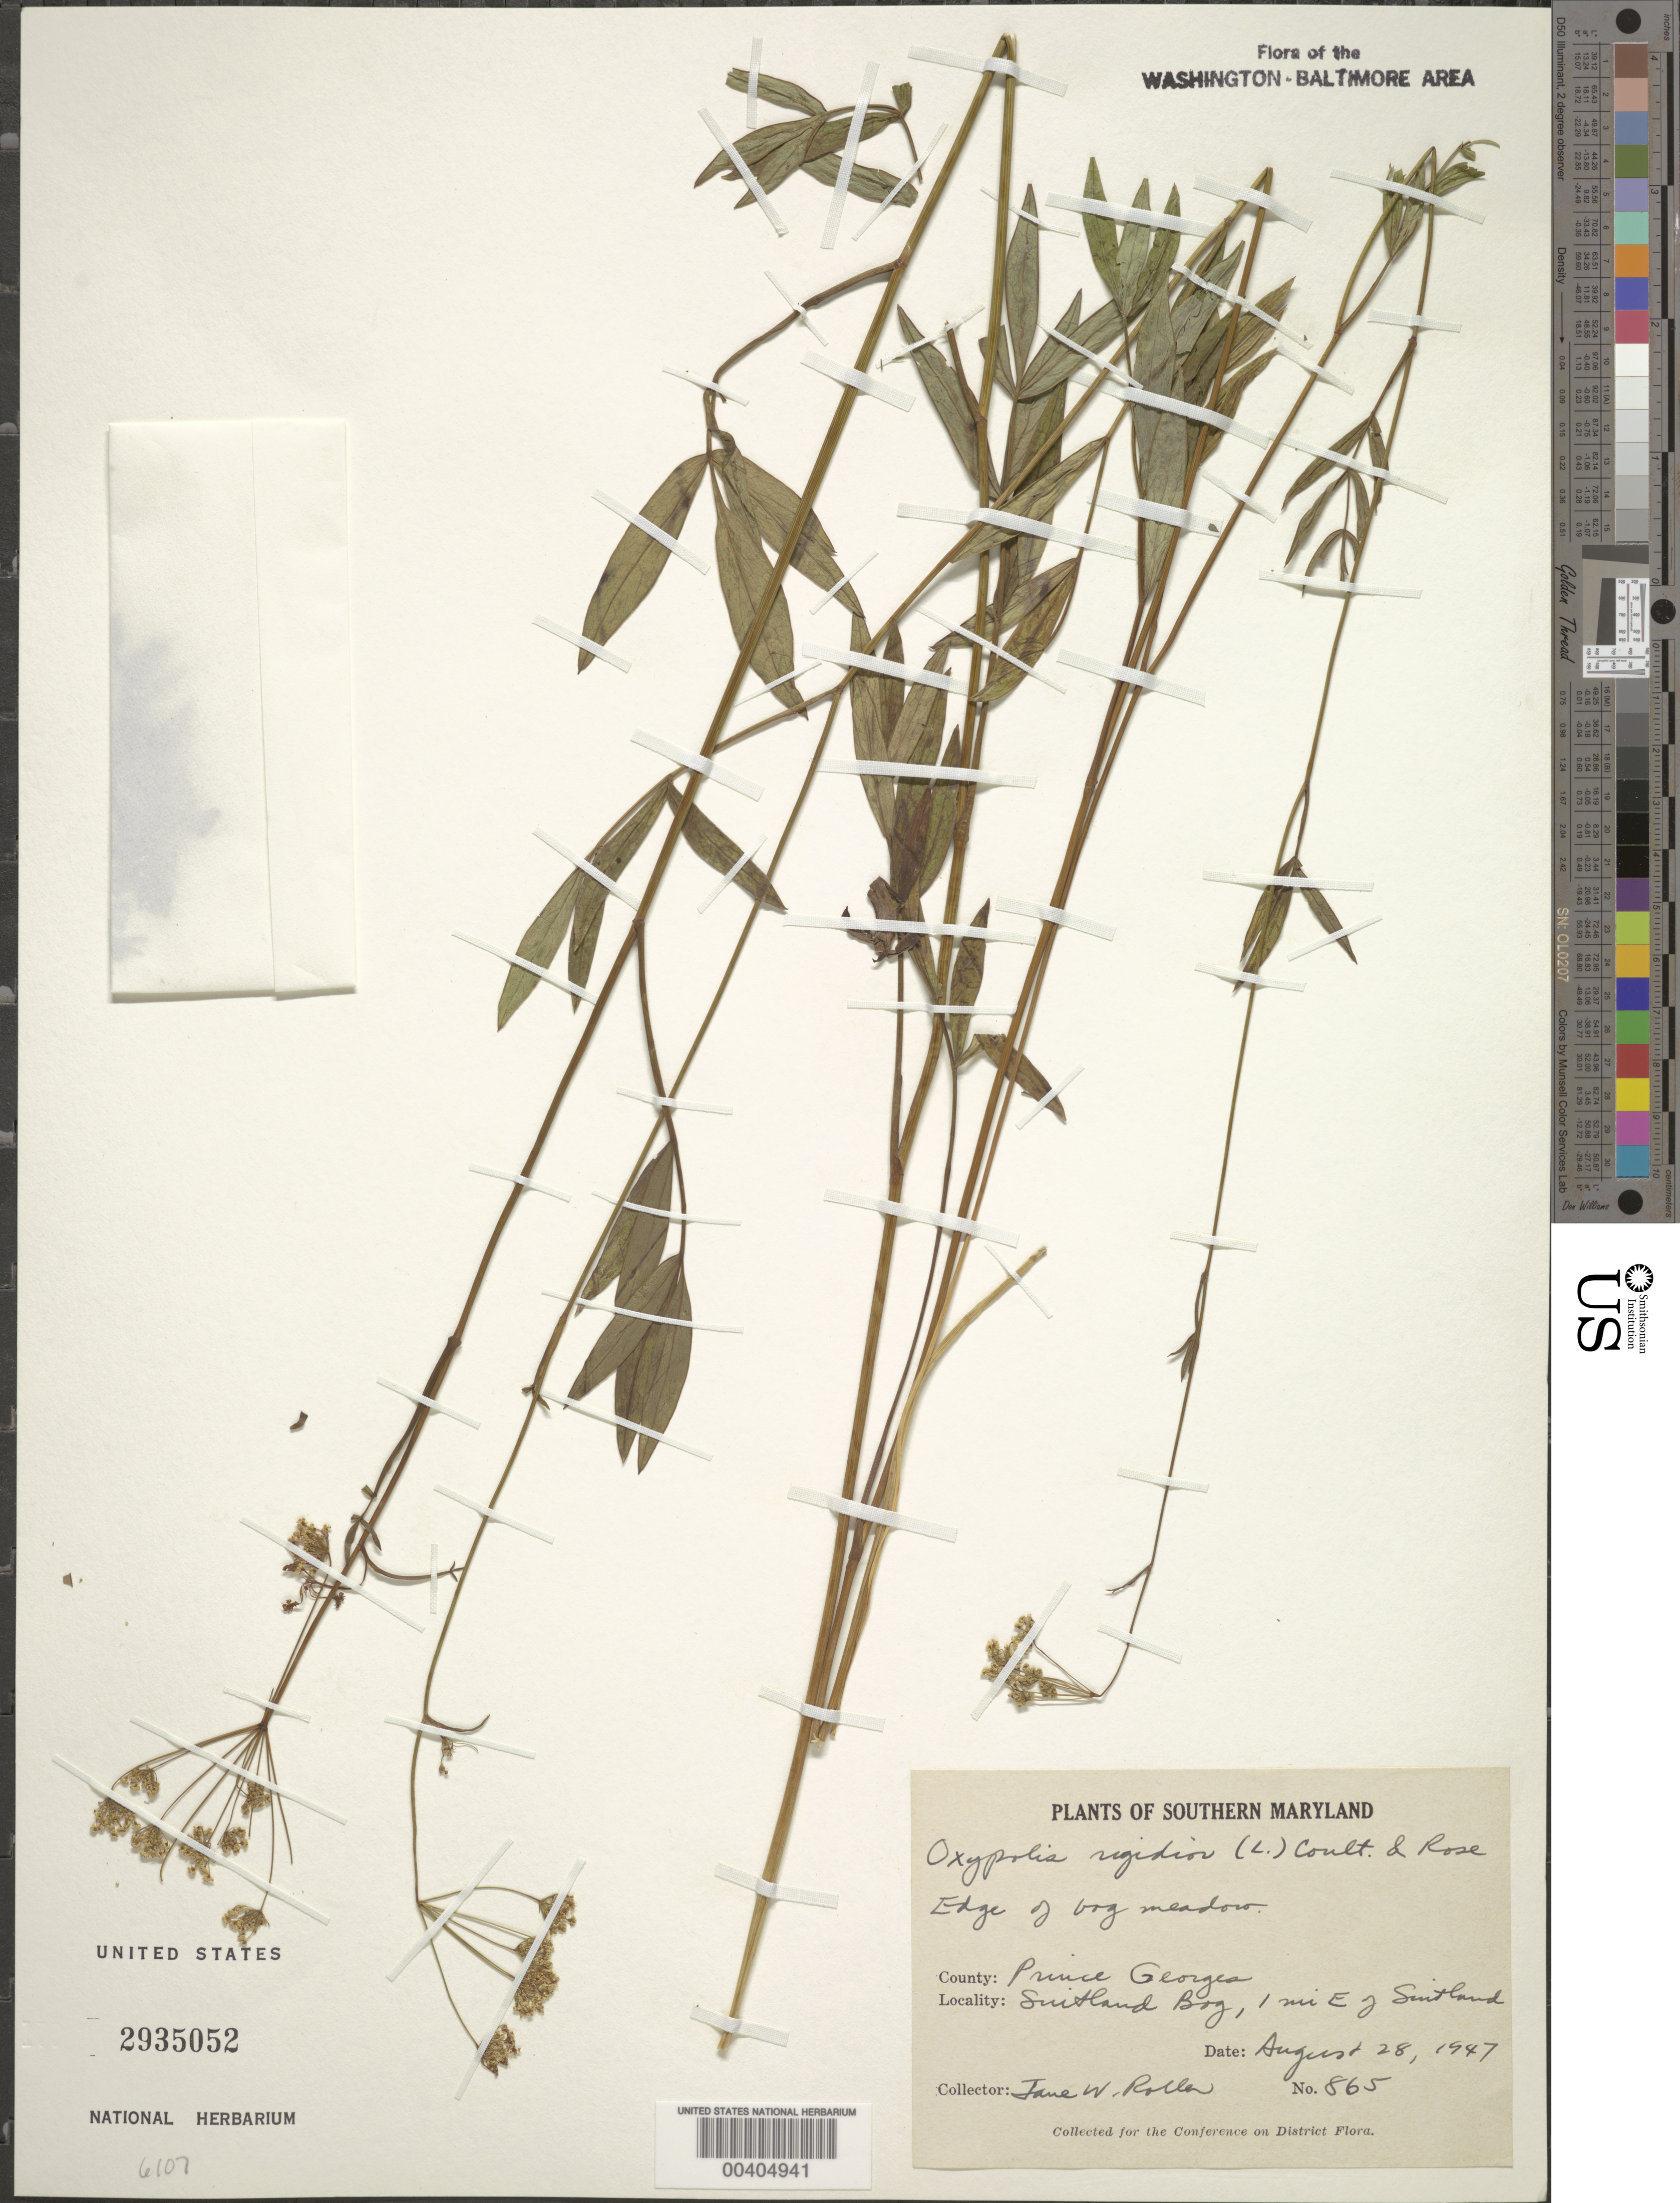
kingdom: Plantae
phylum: Tracheophyta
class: Magnoliopsida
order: Apiales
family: Apiaceae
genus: Oxypolis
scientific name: Oxypolis rigidior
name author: (L.) Raf.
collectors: J. W. Roller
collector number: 865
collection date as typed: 28 Aug 1947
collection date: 1947-08-28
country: United States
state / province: Maryland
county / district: Prince George's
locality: Suitland Bog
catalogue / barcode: US 2935052